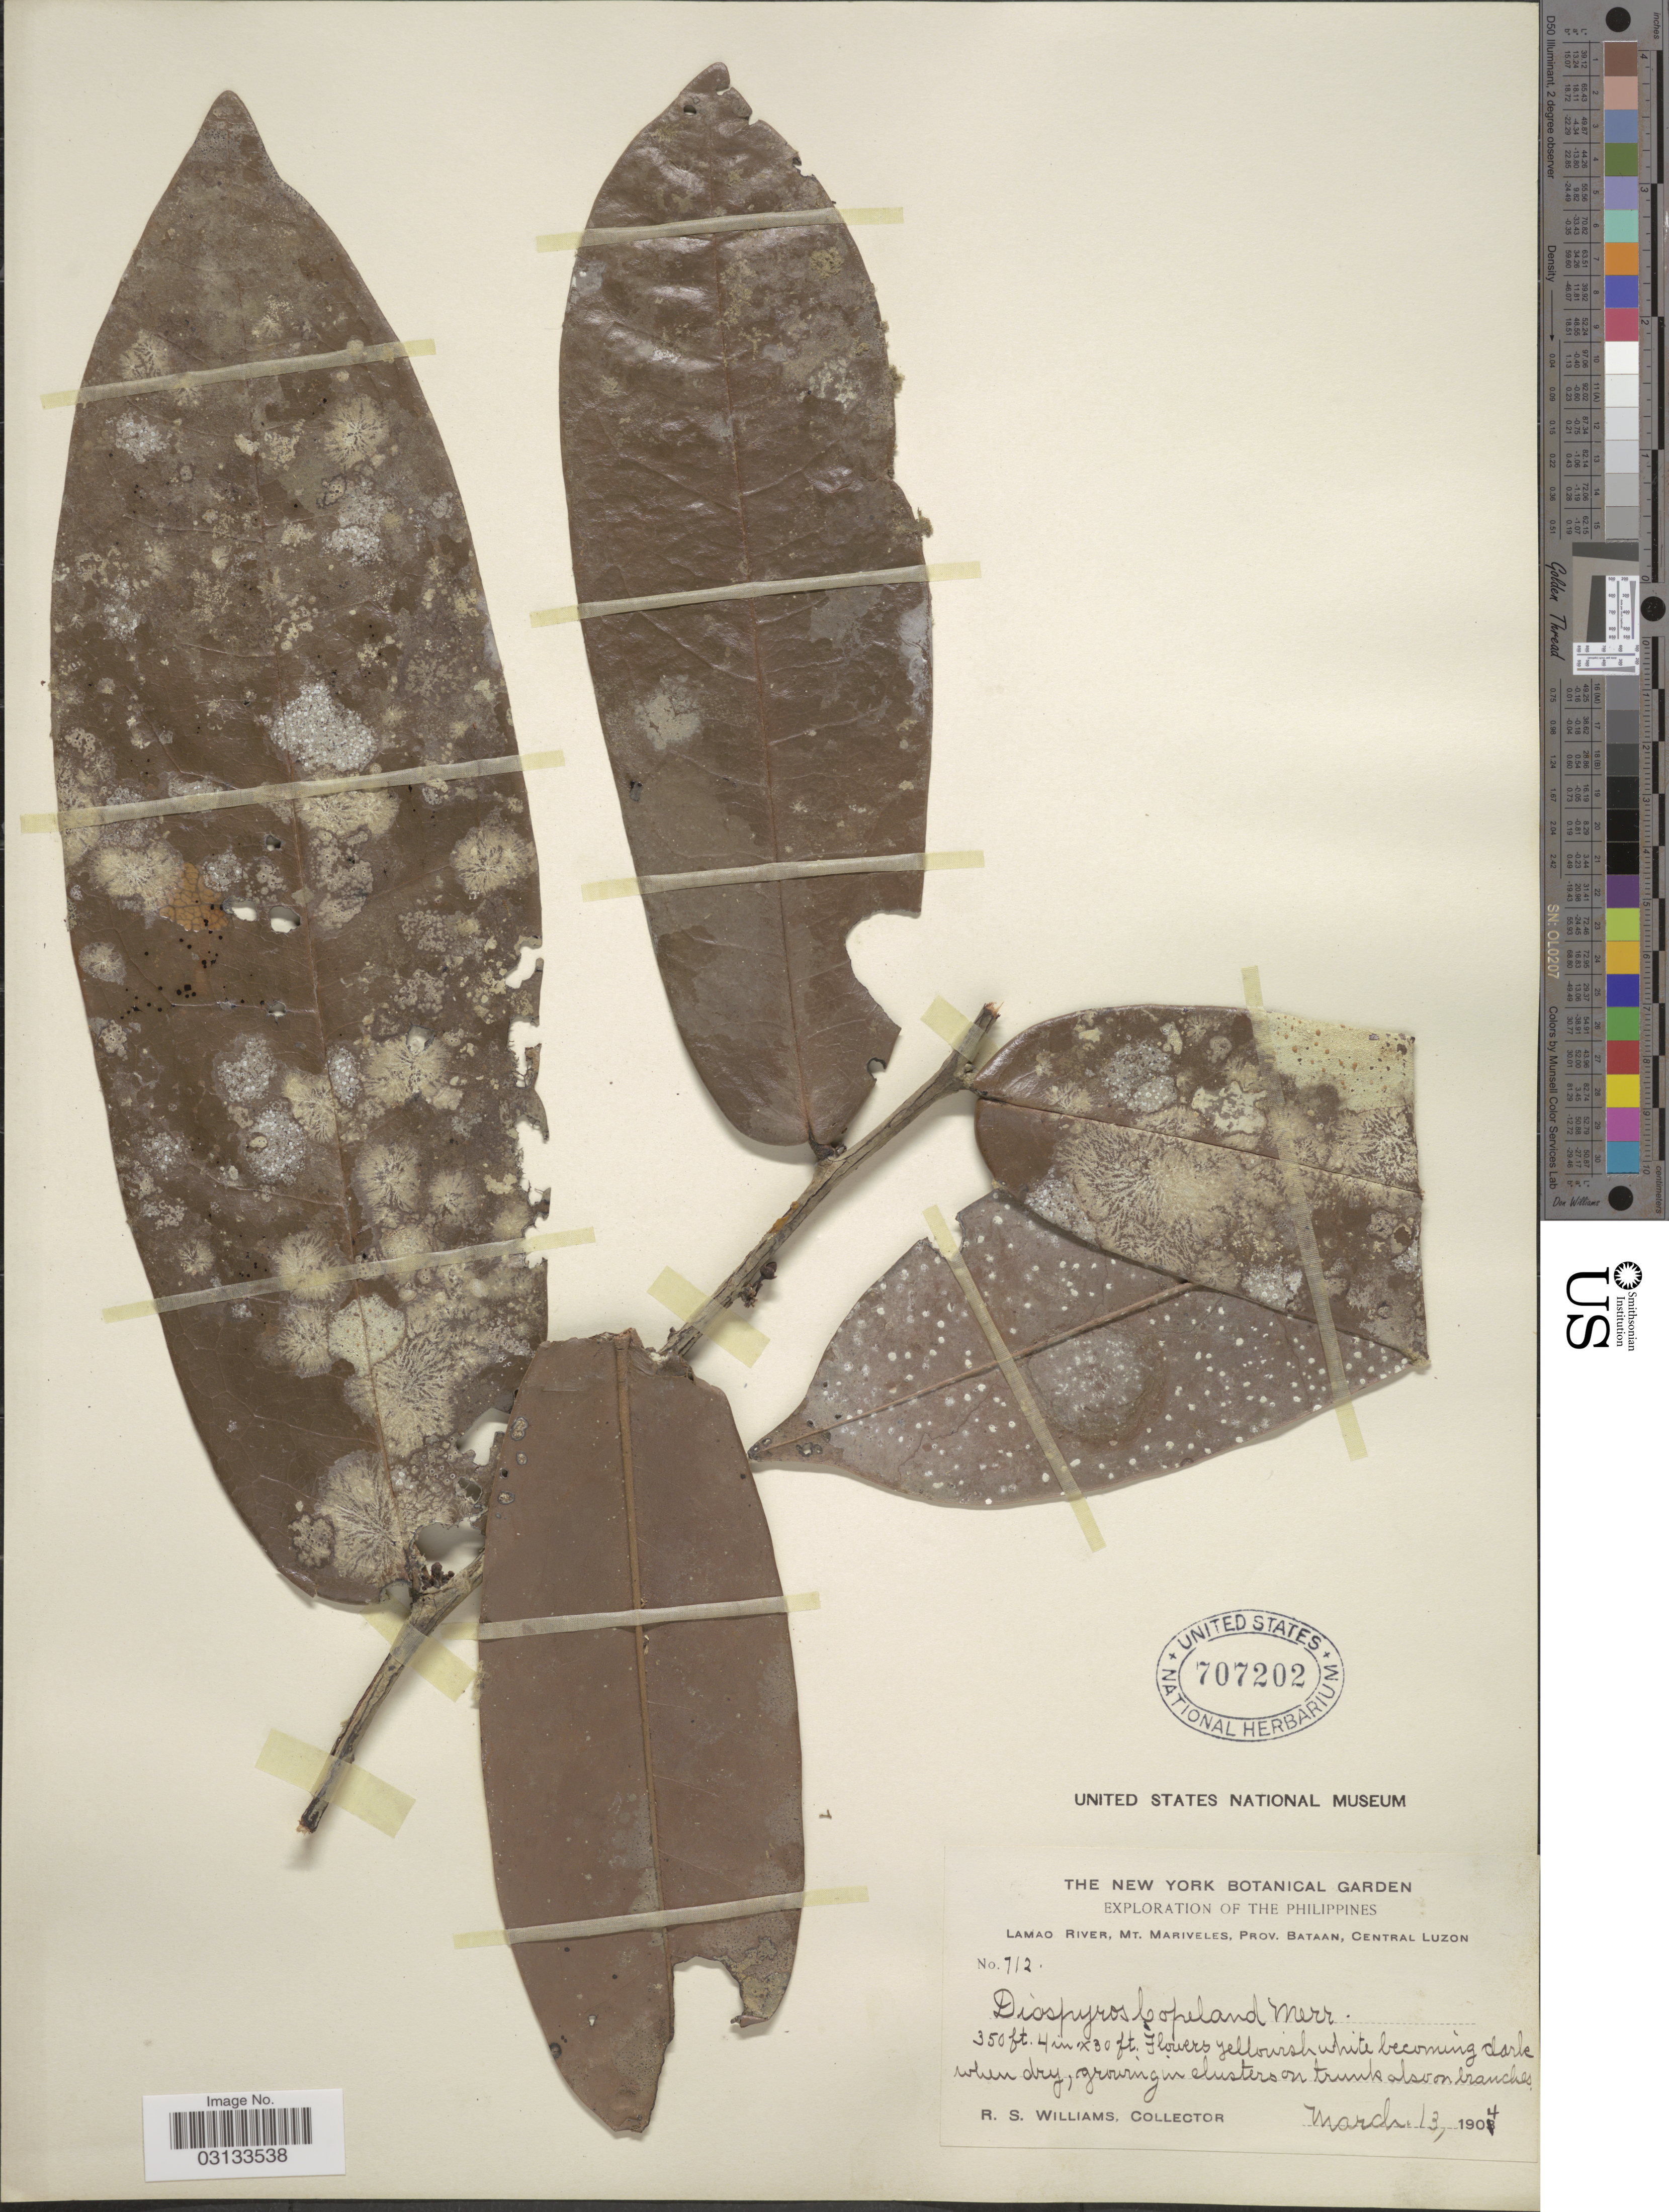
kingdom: Plantae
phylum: Tracheophyta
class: Magnoliopsida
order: Ericales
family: Ebenaceae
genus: Diospyros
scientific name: Diospyros copelandii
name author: Merr.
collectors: R. S. Williams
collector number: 712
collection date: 1904-03-13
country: Philippines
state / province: Central Luzon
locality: Lamao River, Mt. Mariveles, Prov. Bataan, Central Luzon.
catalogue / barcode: US 707202